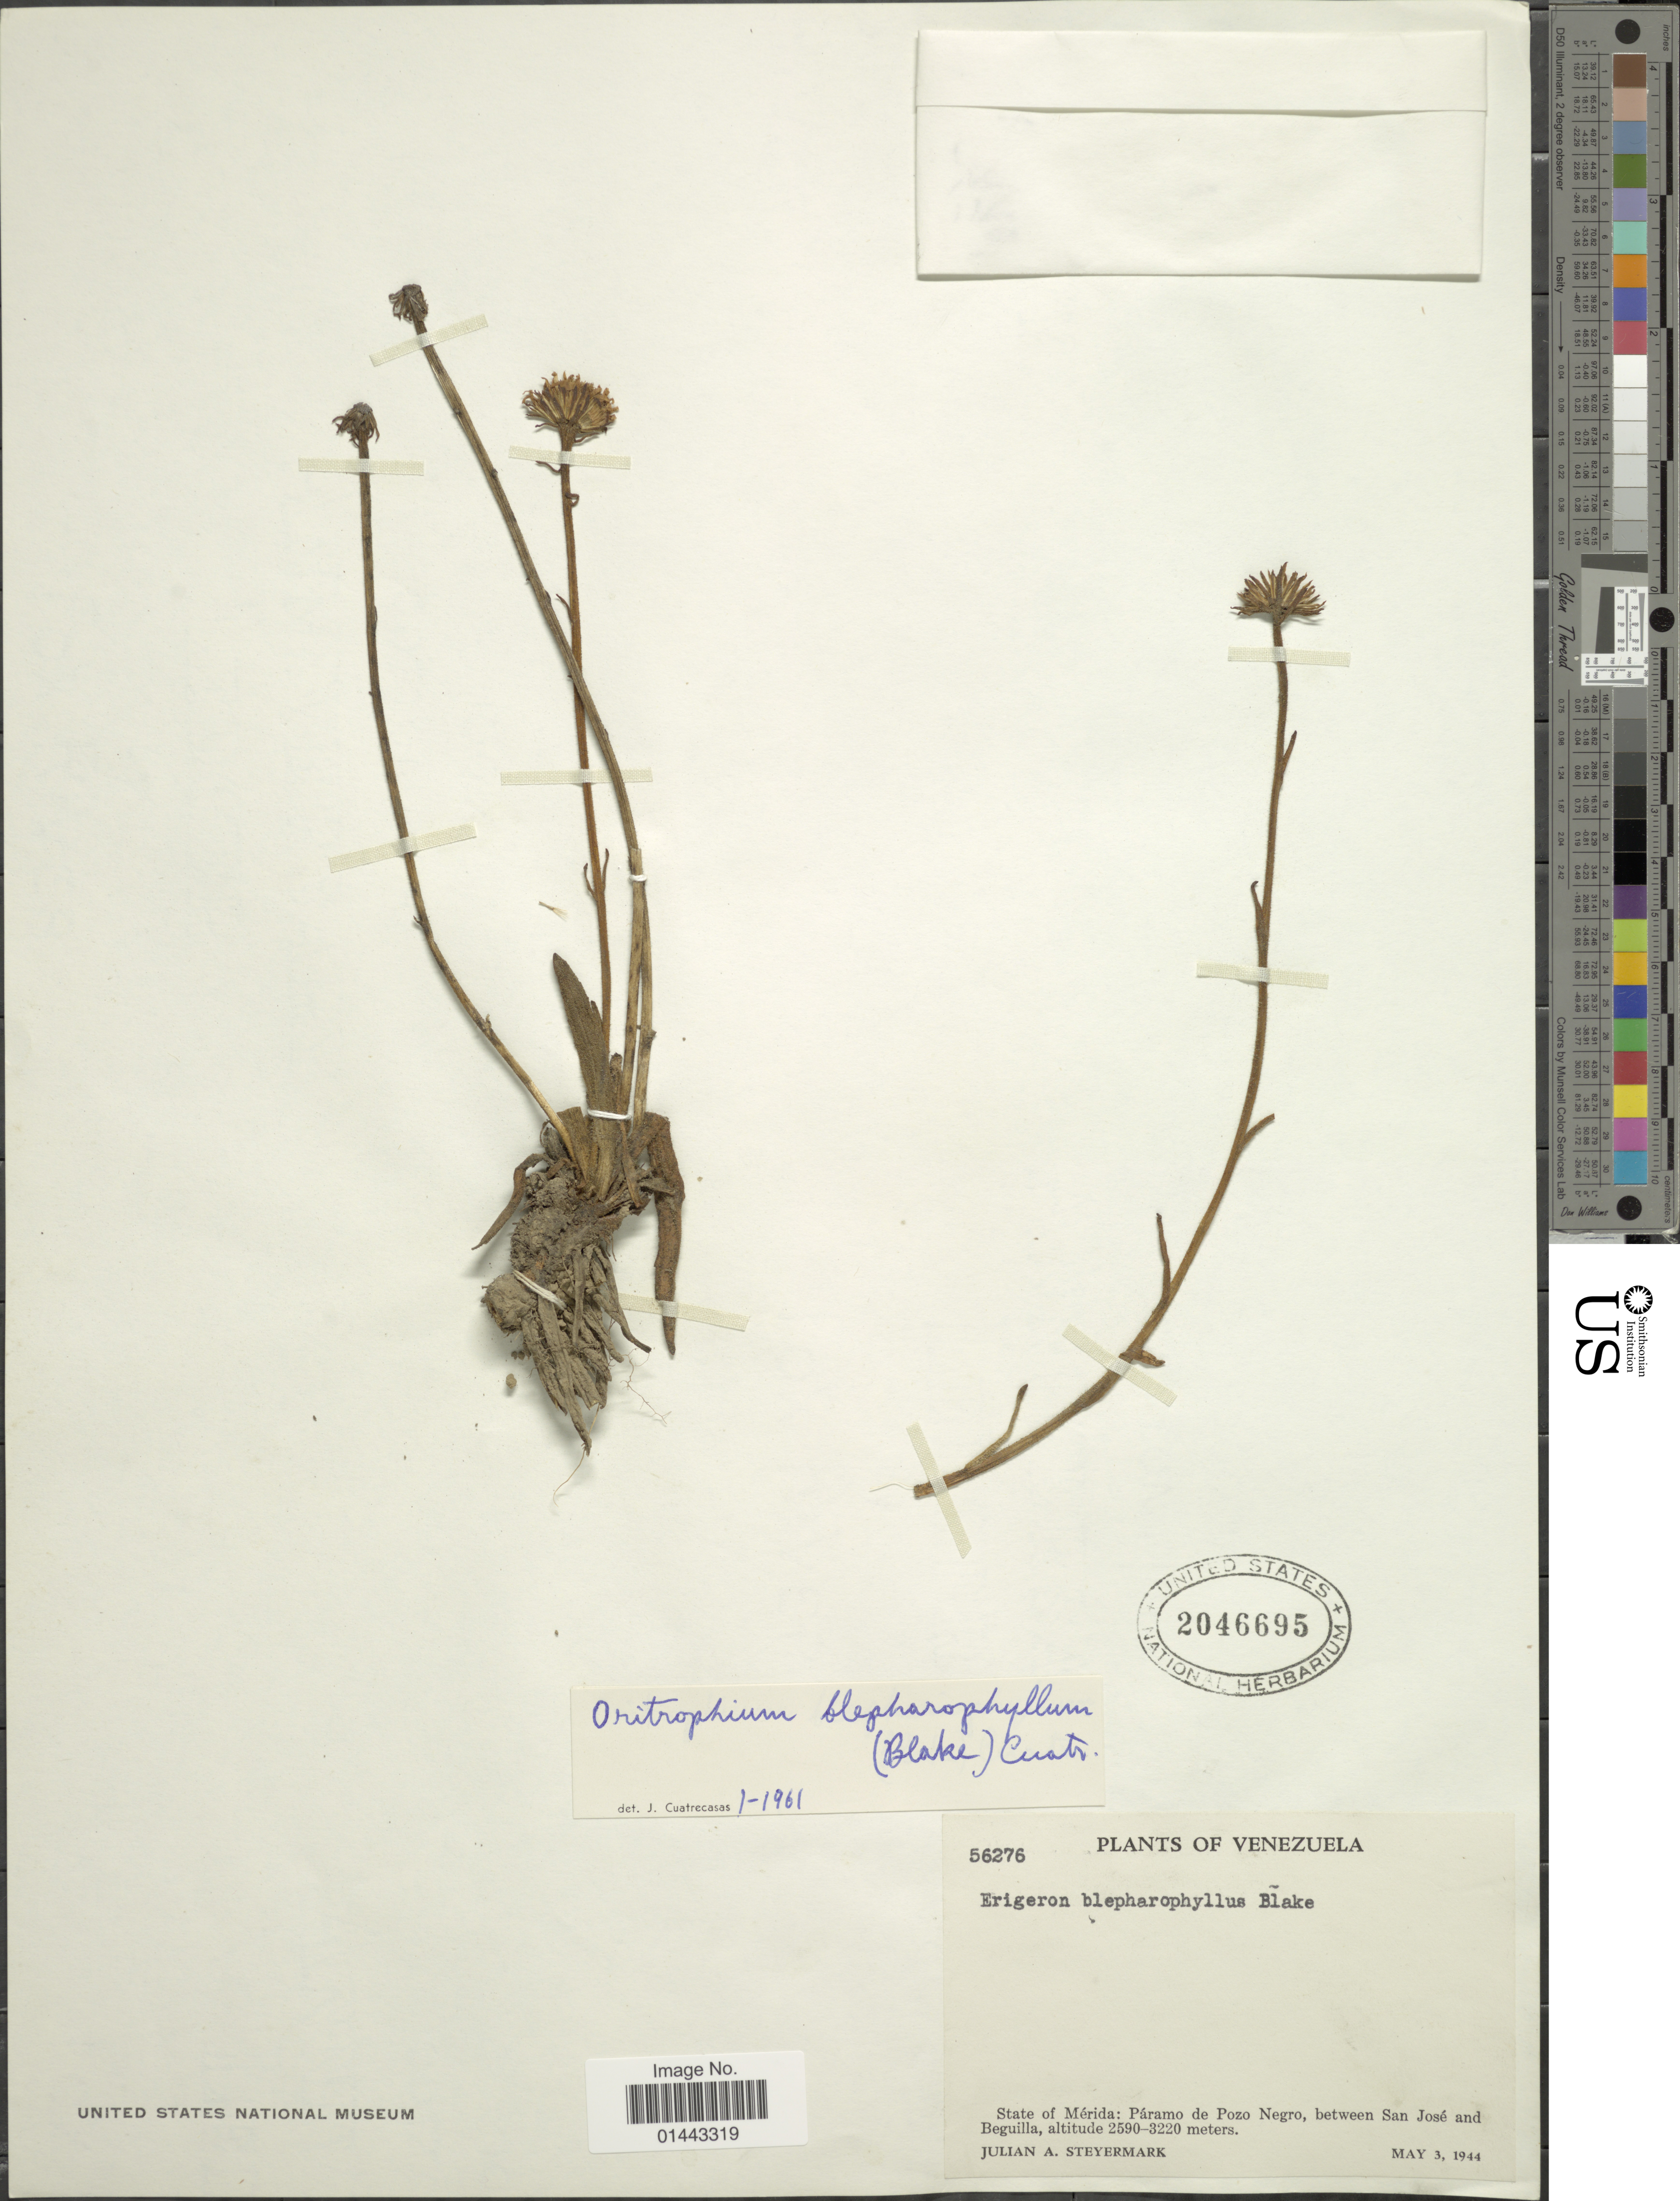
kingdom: Plantae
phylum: Tracheophyta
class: Magnoliopsida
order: Asterales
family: Asteraceae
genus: Oritrophium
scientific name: Oritrophium blepharophyllum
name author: (S.F. Blake) Cuatrec.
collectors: J. Steyermark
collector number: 56276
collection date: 1944-05-03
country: Venezuela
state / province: Mérida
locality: Paramo de Pozo Negro, between San Jose and Beguilla.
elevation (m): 2590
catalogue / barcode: US 2046695